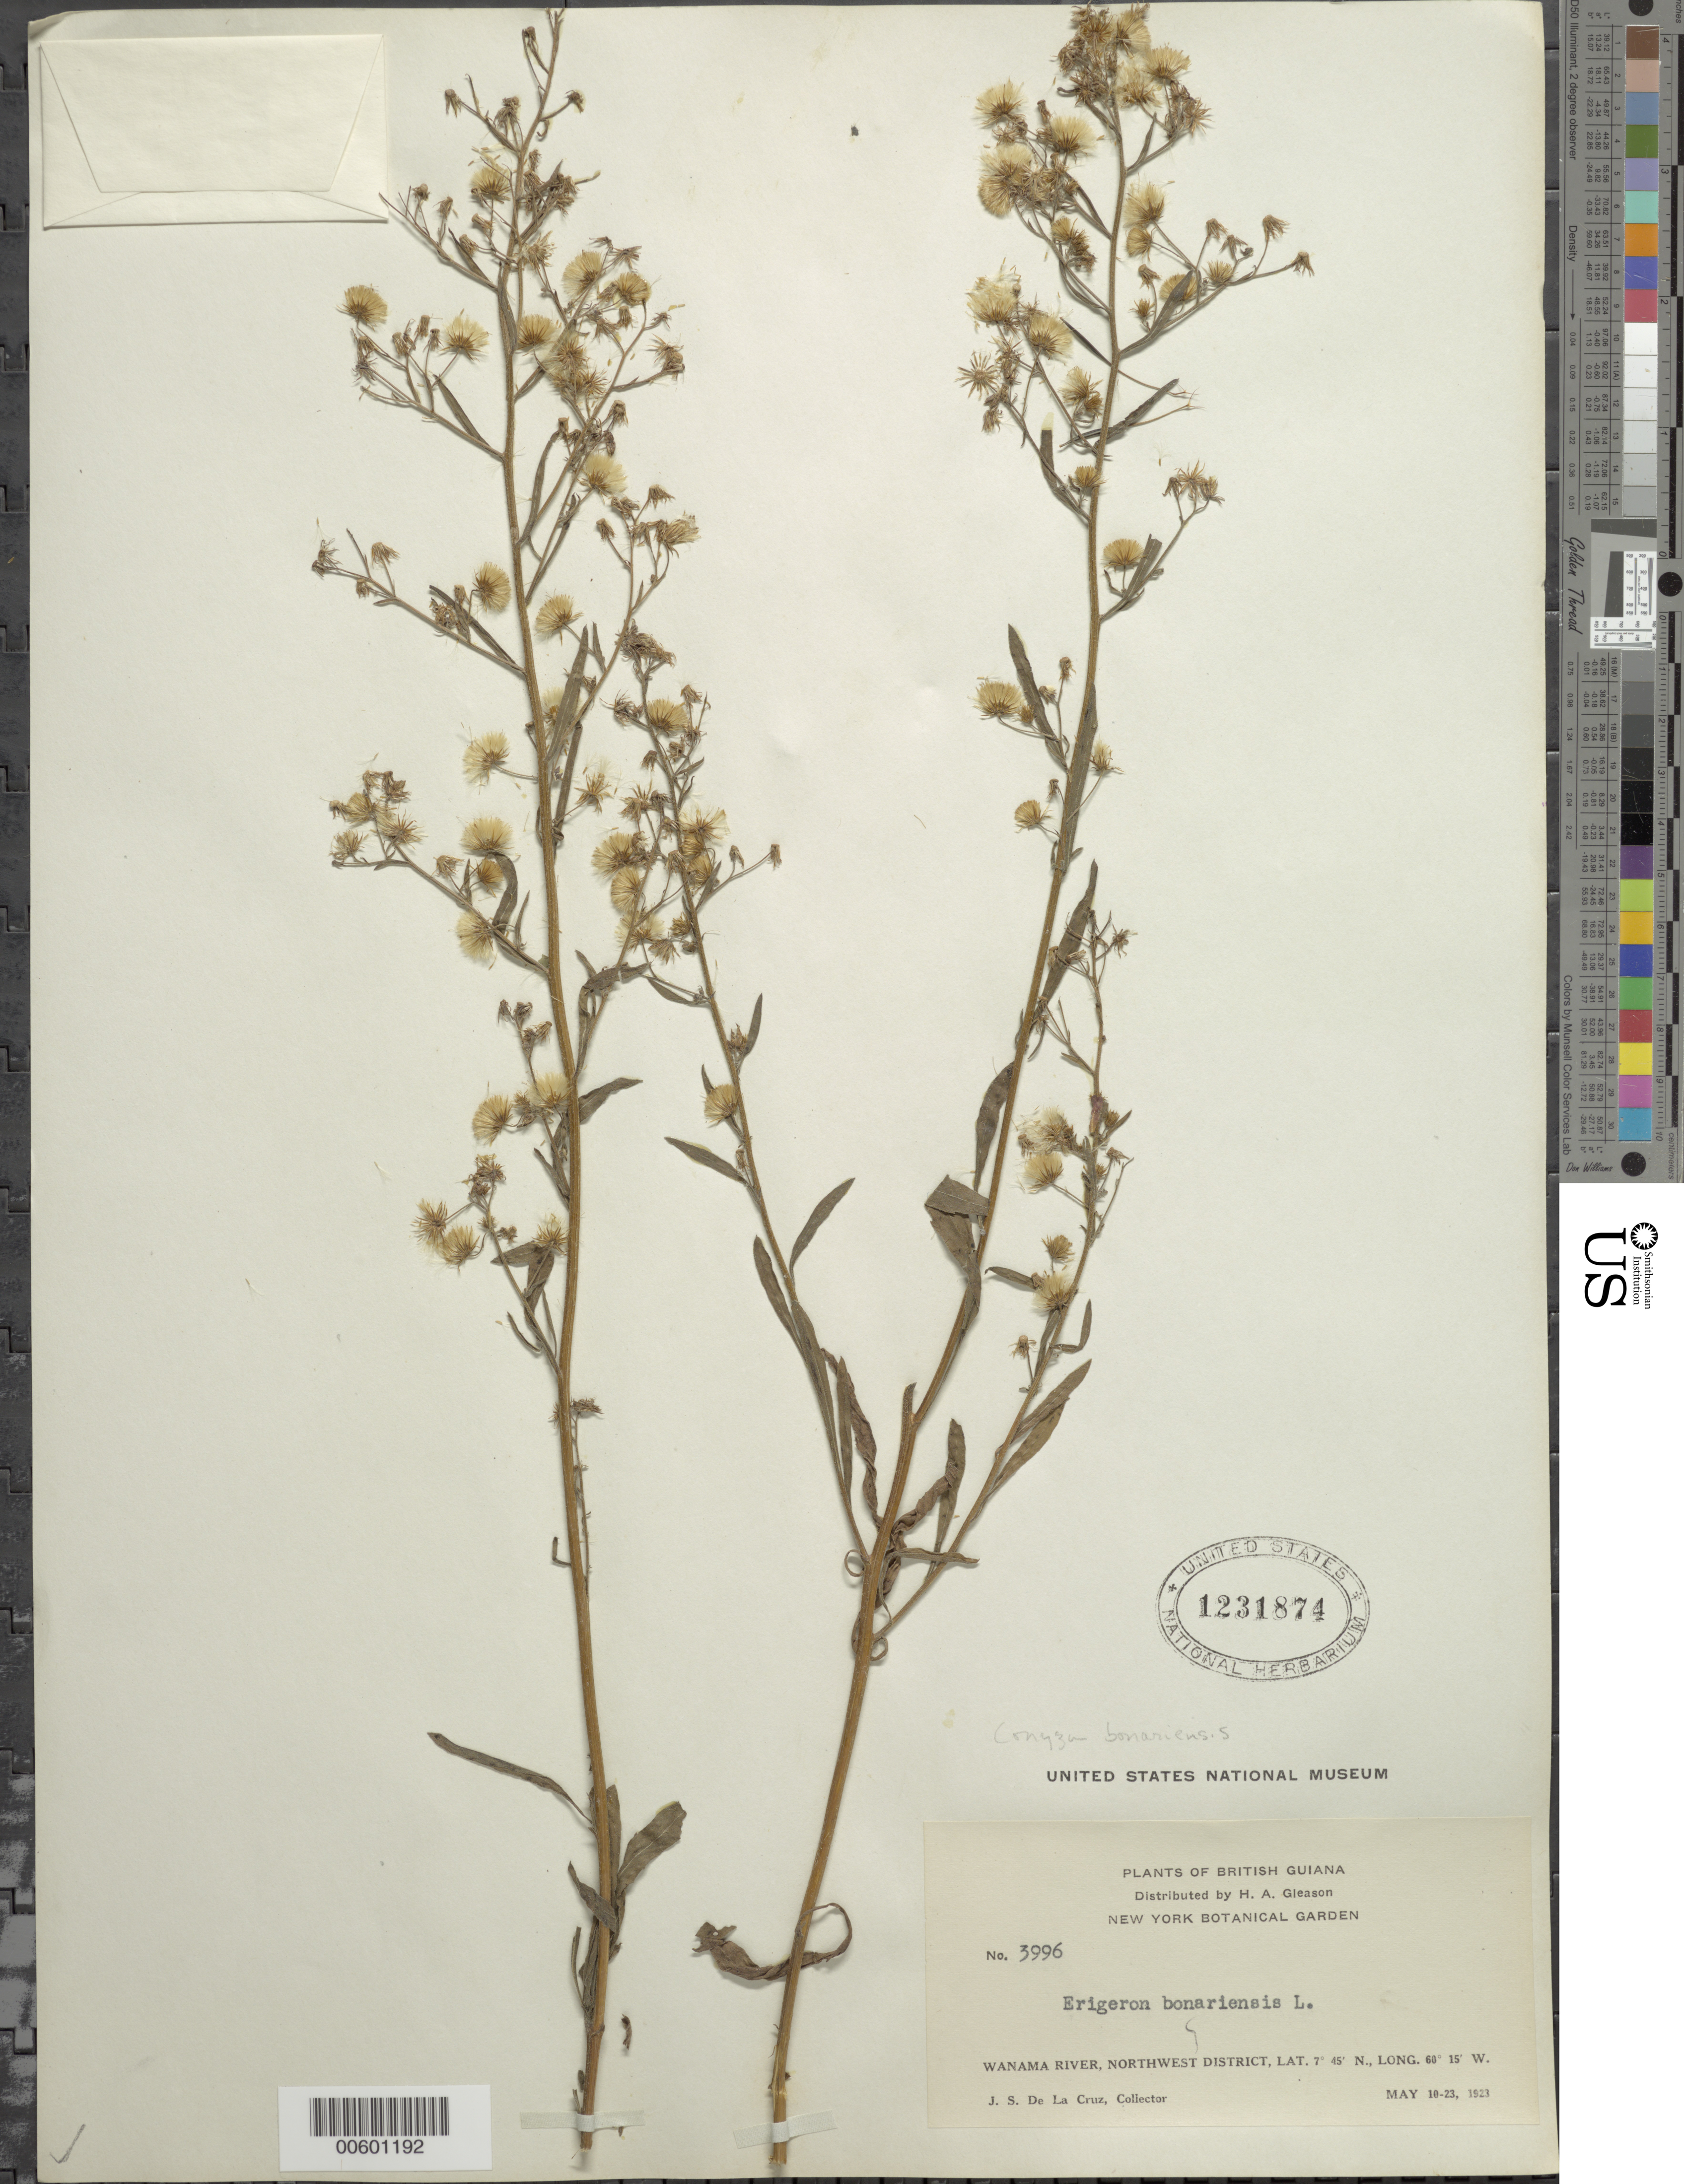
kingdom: Plantae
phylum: Tracheophyta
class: Magnoliopsida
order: Asterales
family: Asteraceae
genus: Conyza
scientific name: Conyza bonariensis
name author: (L.) Cronq.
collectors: J. S. de la Cruz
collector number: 3996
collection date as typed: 10-May-23 to 23-May-23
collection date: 1923-05-10/1923-05-23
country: Guyana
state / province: Barima-Waini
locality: Wanama R., NW District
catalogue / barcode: US 1231874